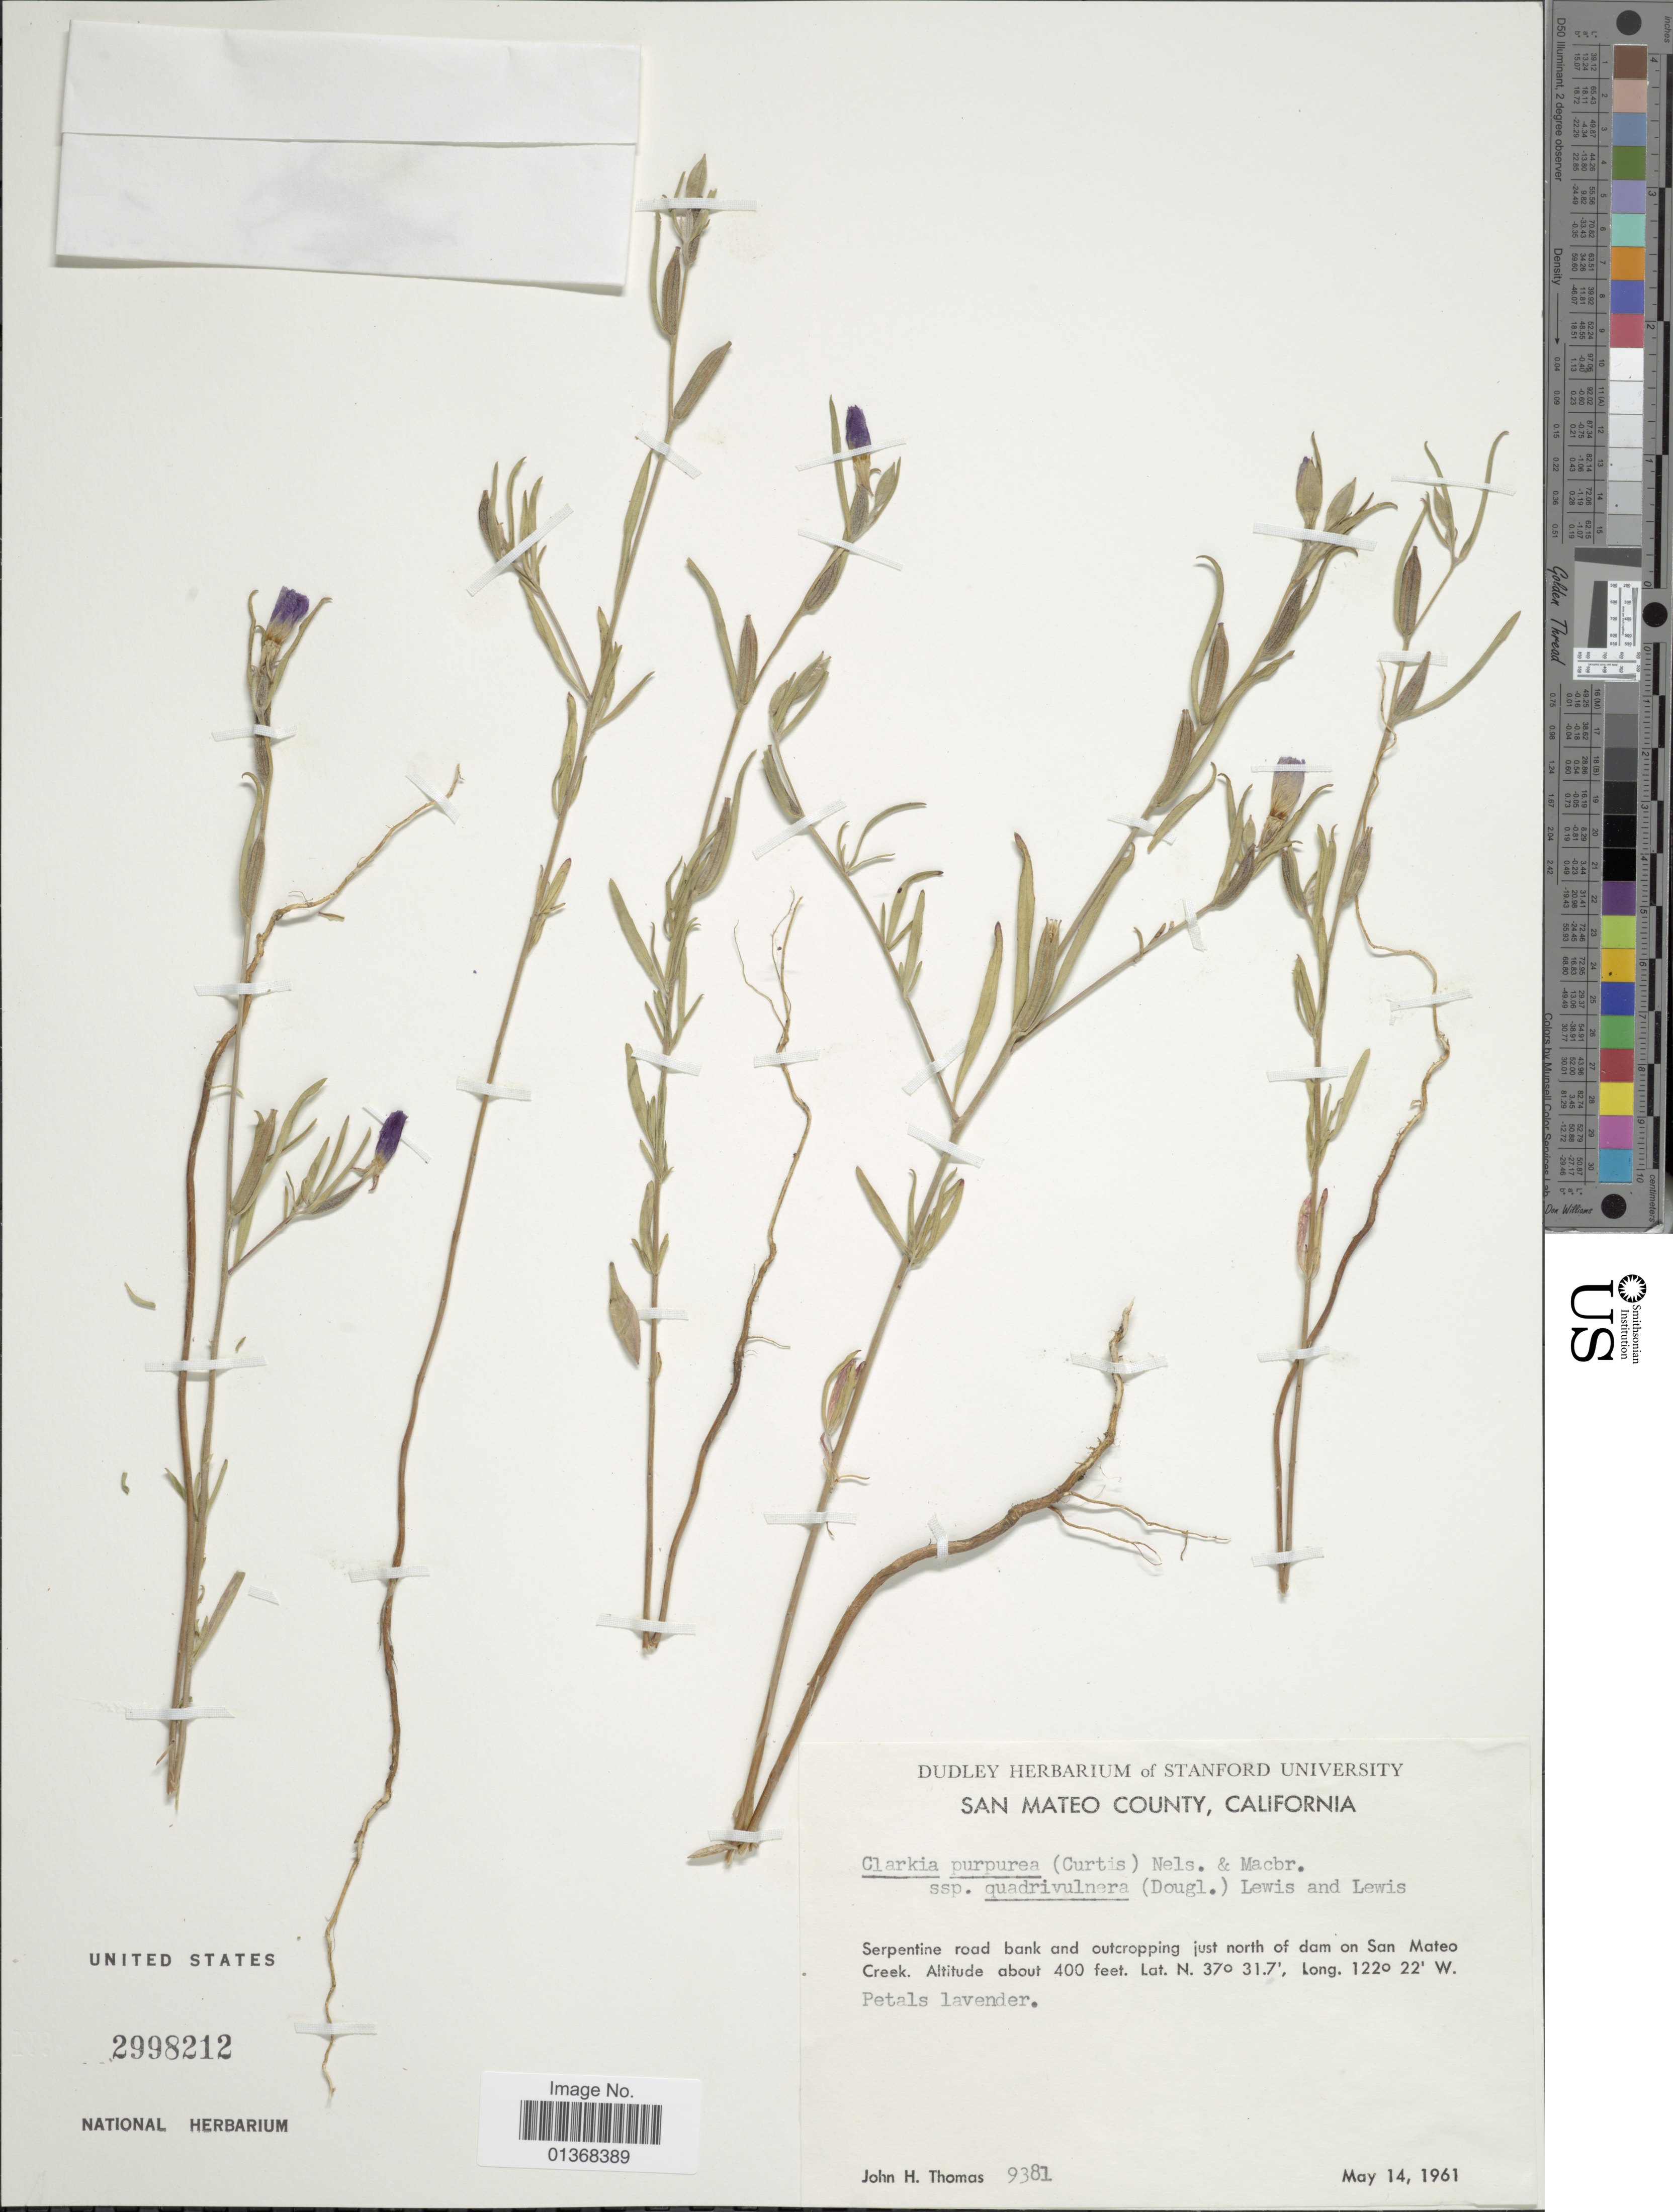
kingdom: Plantae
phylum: Tracheophyta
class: Magnoliopsida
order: Myrtales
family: Onagraceae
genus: Clarkia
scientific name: Clarkia purpurea subsp. quadrivulnera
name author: (Douglas) H.F. Lewis & M.R. Lewis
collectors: J. H. Thomas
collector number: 9381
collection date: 1961-05-14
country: United States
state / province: California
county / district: San Mateo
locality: San Mateo County, Serpentine road bank and outcropping just north of dam on San Mateo Creek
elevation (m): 122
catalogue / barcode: US 2998212